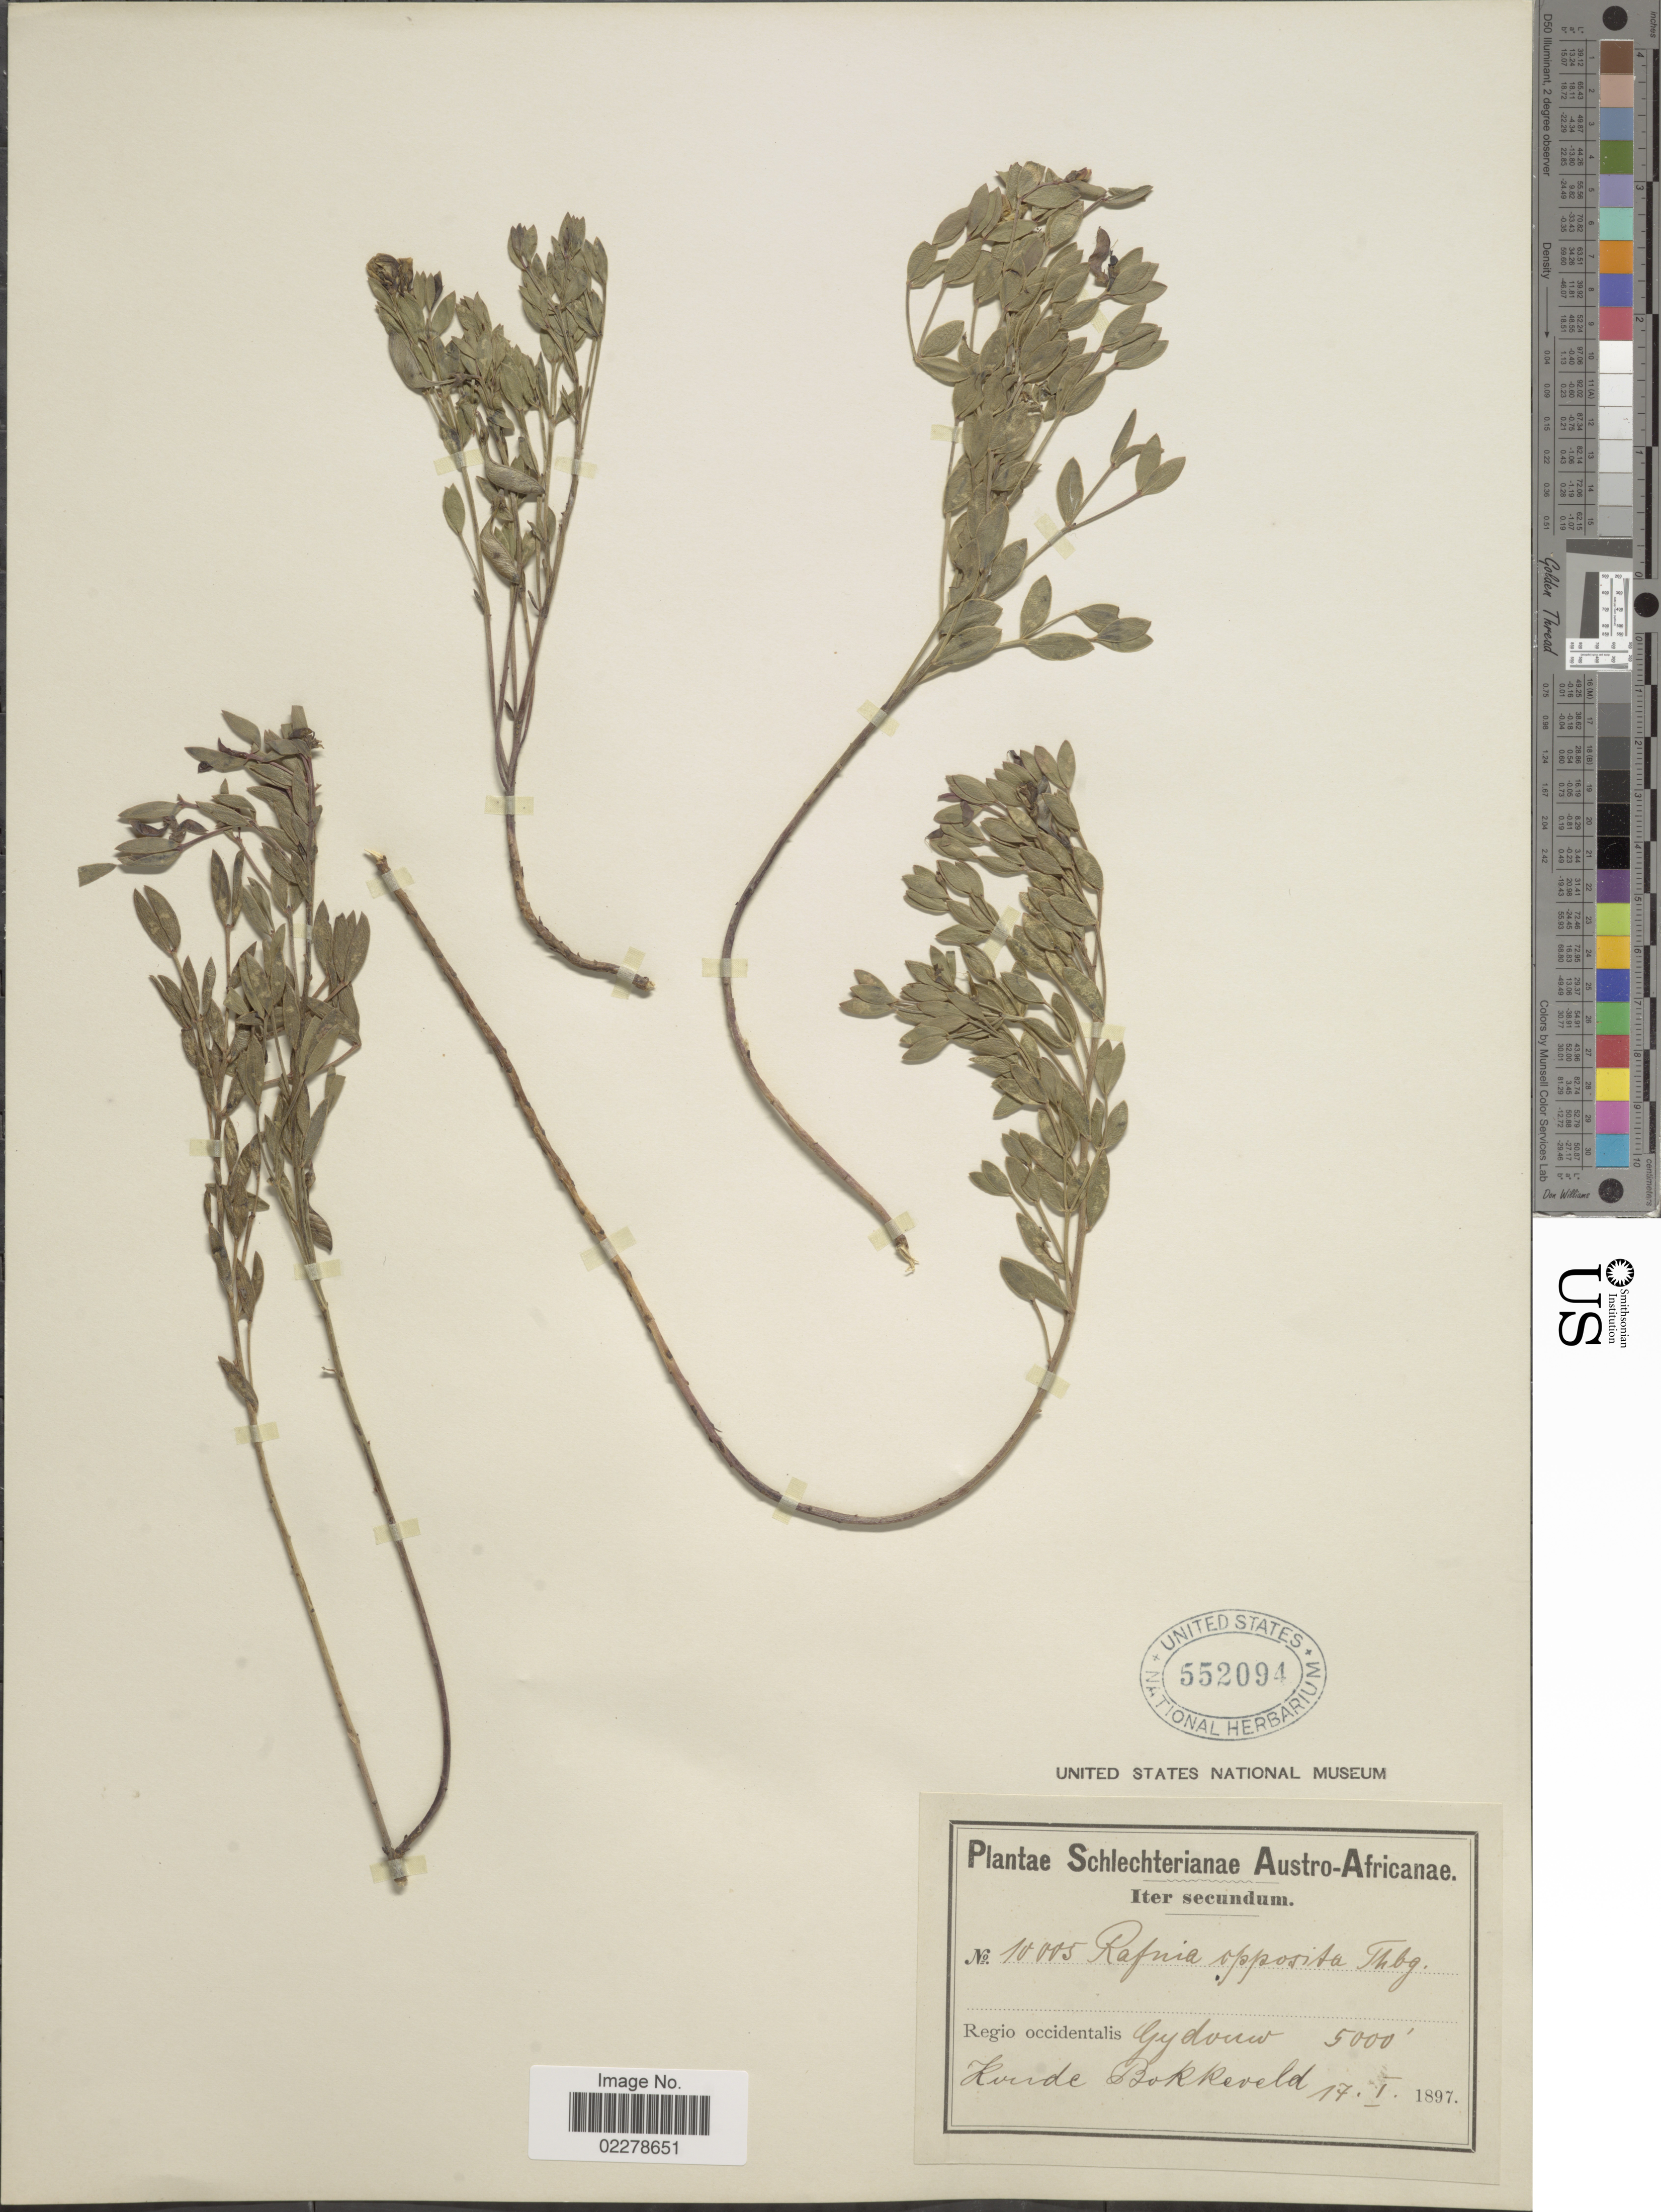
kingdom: Plantae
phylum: Tracheophyta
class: Magnoliopsida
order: Fabales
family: Fabaceae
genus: Rafnia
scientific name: Rafnia opposita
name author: Thunb.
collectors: Schlechter, --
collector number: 10005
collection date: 1897-01-17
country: South Africa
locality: Austro- Africanae. Regio occidentalis Glydouw. koude Borreveld.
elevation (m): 1524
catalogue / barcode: US 552094